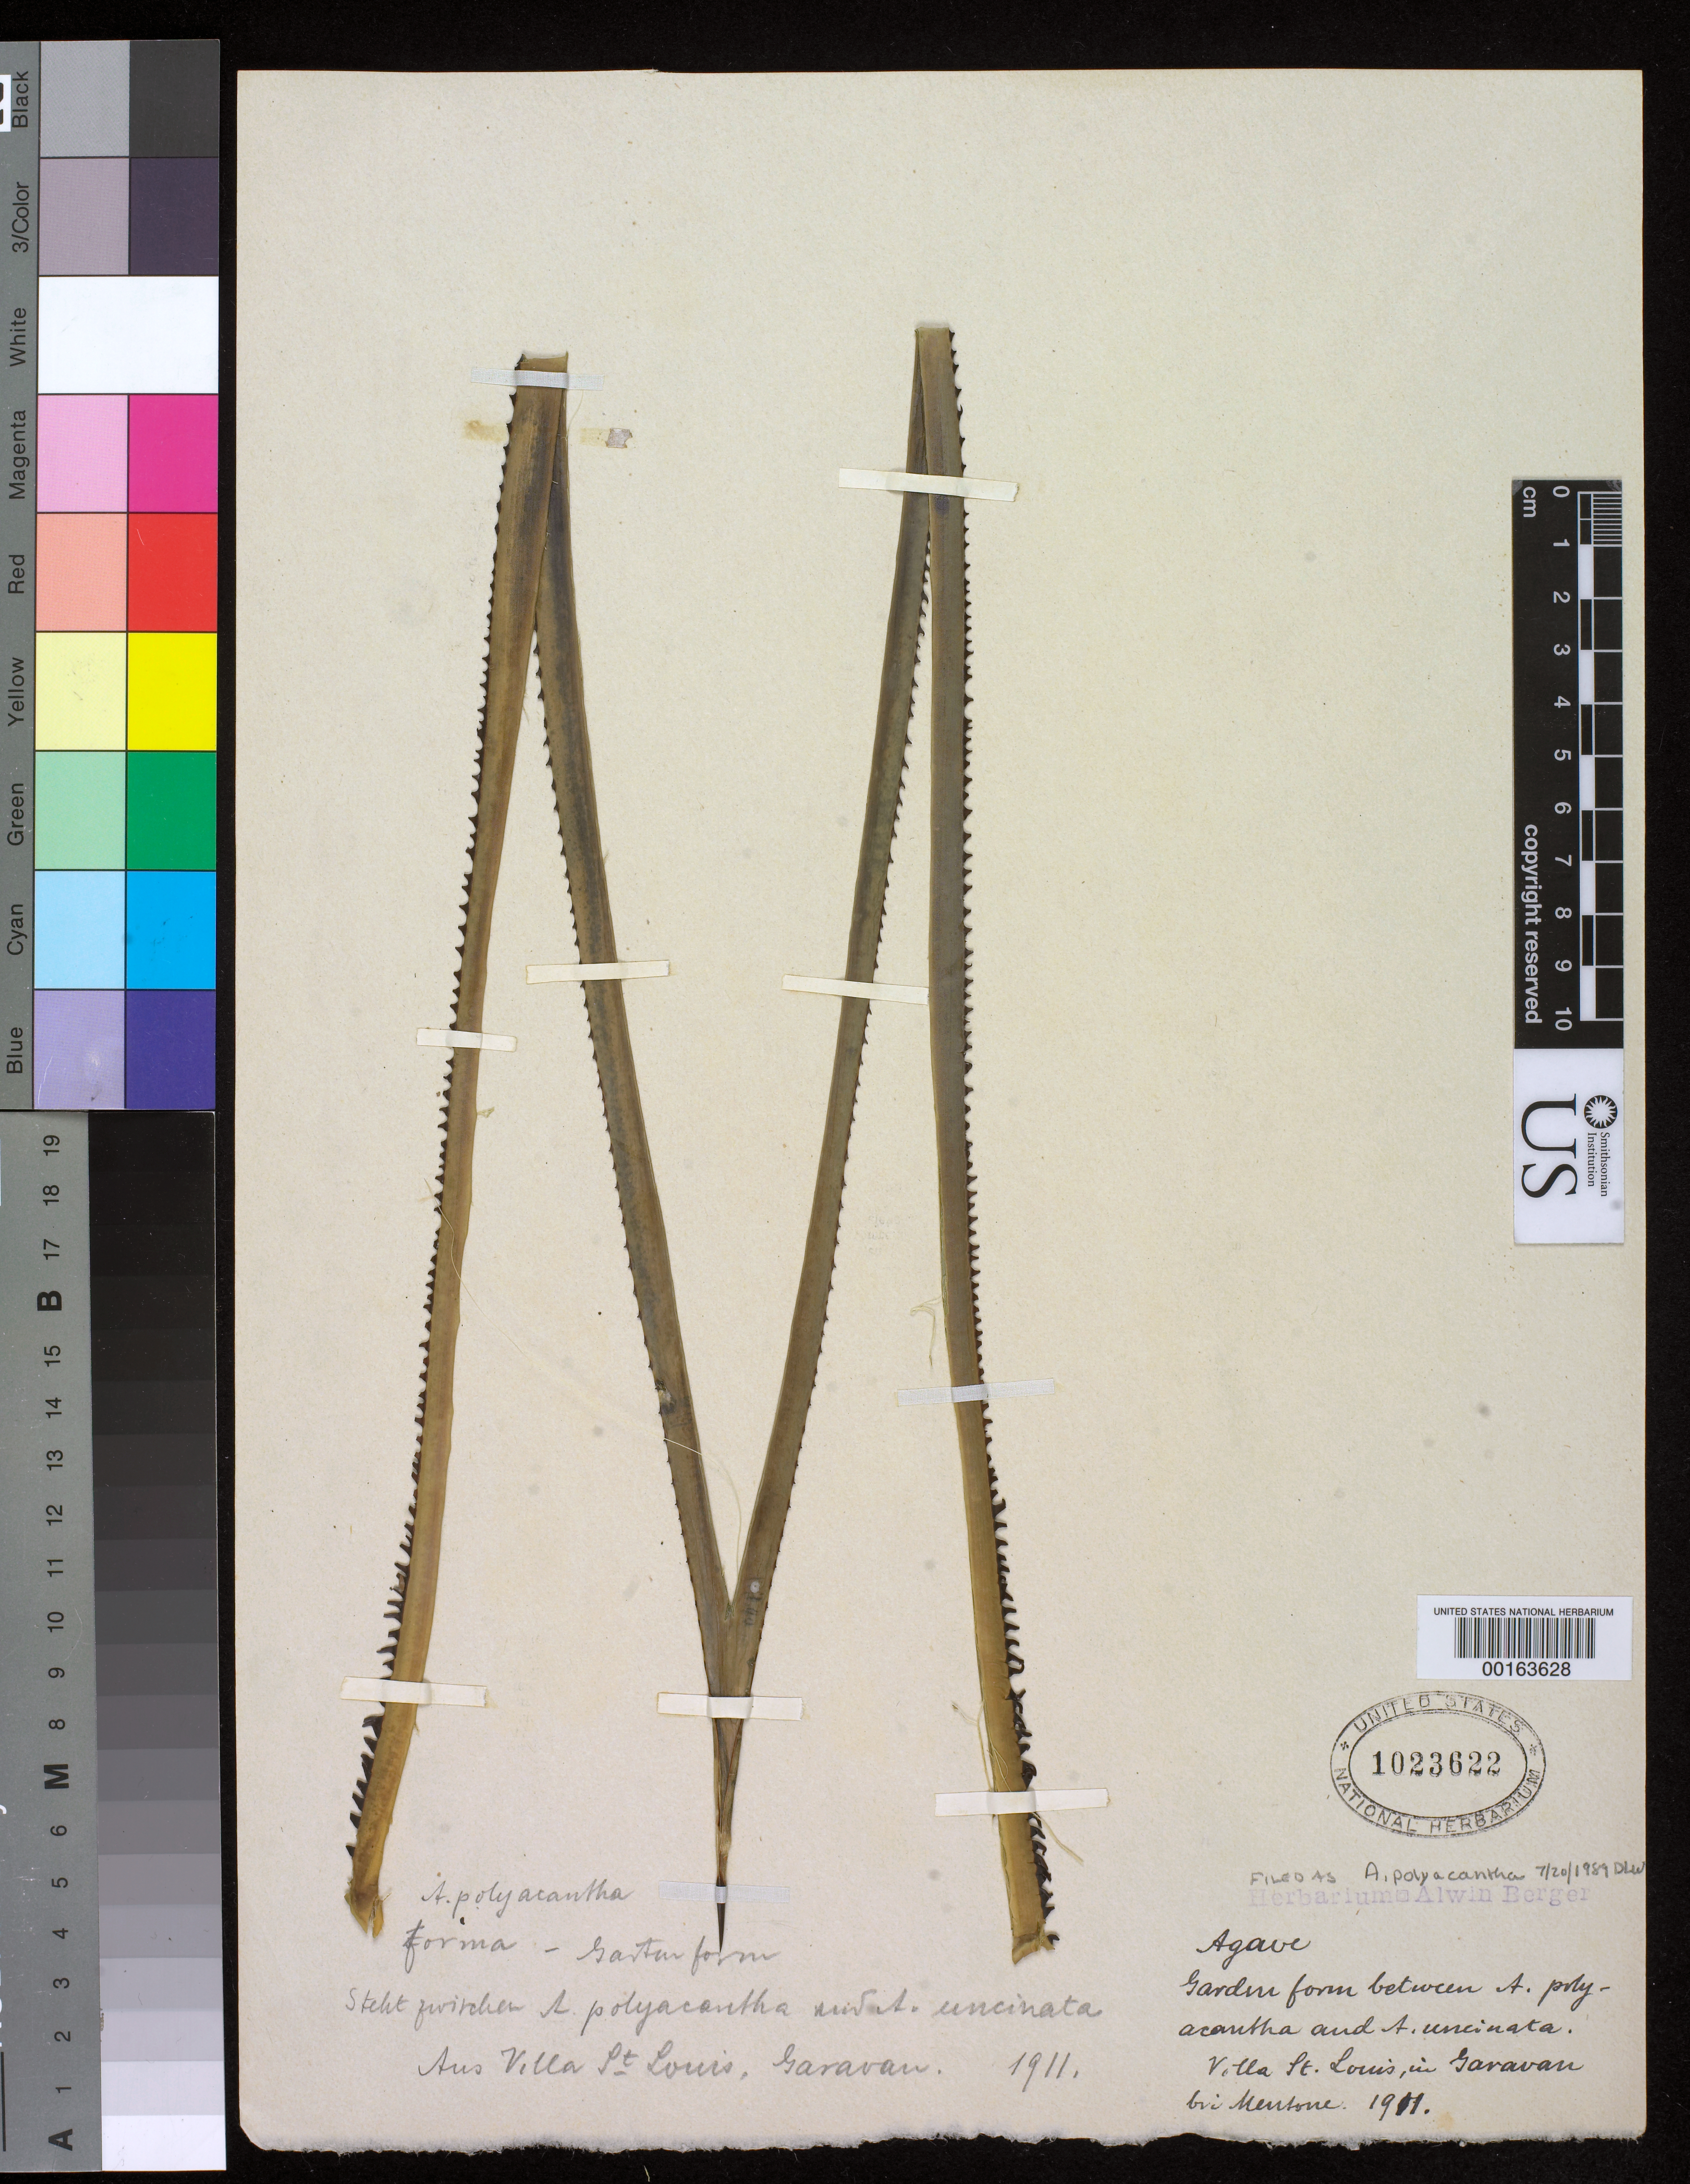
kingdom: Plantae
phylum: Tracheophyta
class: Liliopsida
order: Asparagales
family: Asparagaceae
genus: Agave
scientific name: Agave polyacantha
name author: Haw.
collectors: ex herb. A. Berger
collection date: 1909-06-02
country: Mexico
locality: Cultivated at La Mortola, Italy.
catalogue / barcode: US 1023622